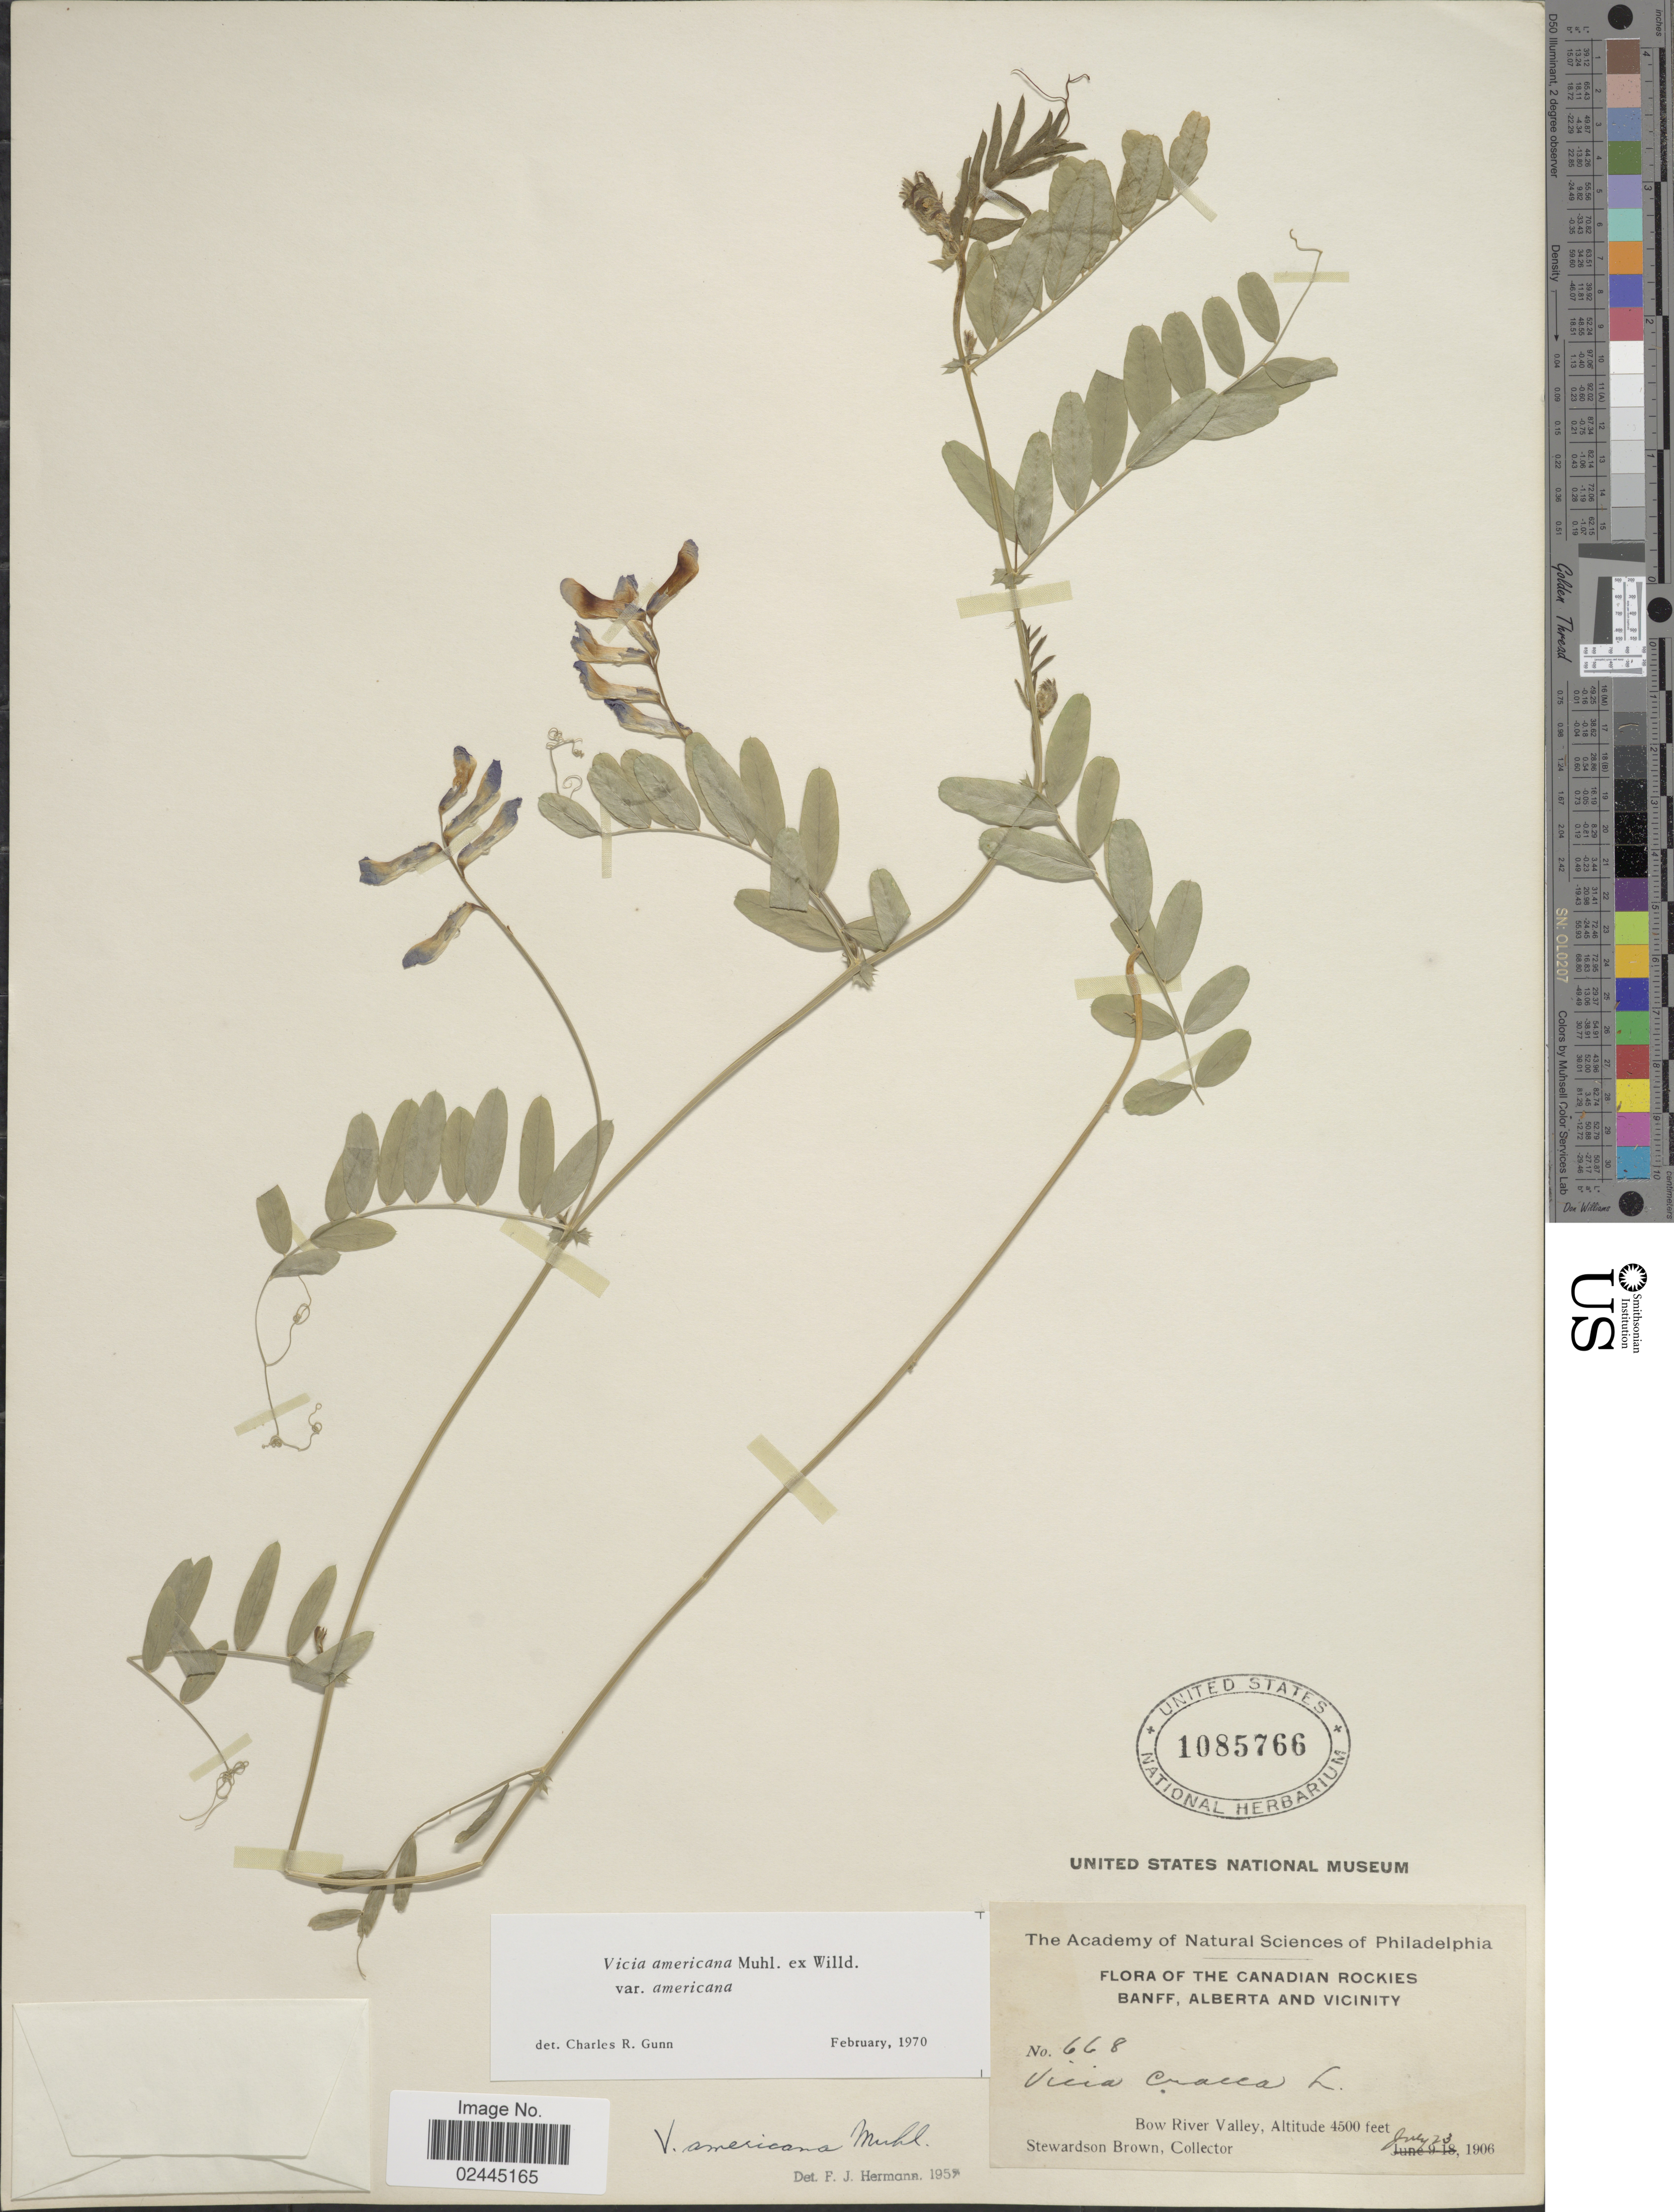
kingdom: Plantae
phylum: Tracheophyta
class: Magnoliopsida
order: Fabales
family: Fabaceae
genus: Vicia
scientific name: Vicia americana var. americana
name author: Muhl. ex Willd.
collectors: S. Brown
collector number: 668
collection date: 1906-07-23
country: Canada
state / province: Alberta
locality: Canadian Rockies. Banff, Alberta and Vicinity. Bow River Valley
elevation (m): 1372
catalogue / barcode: US 1085766